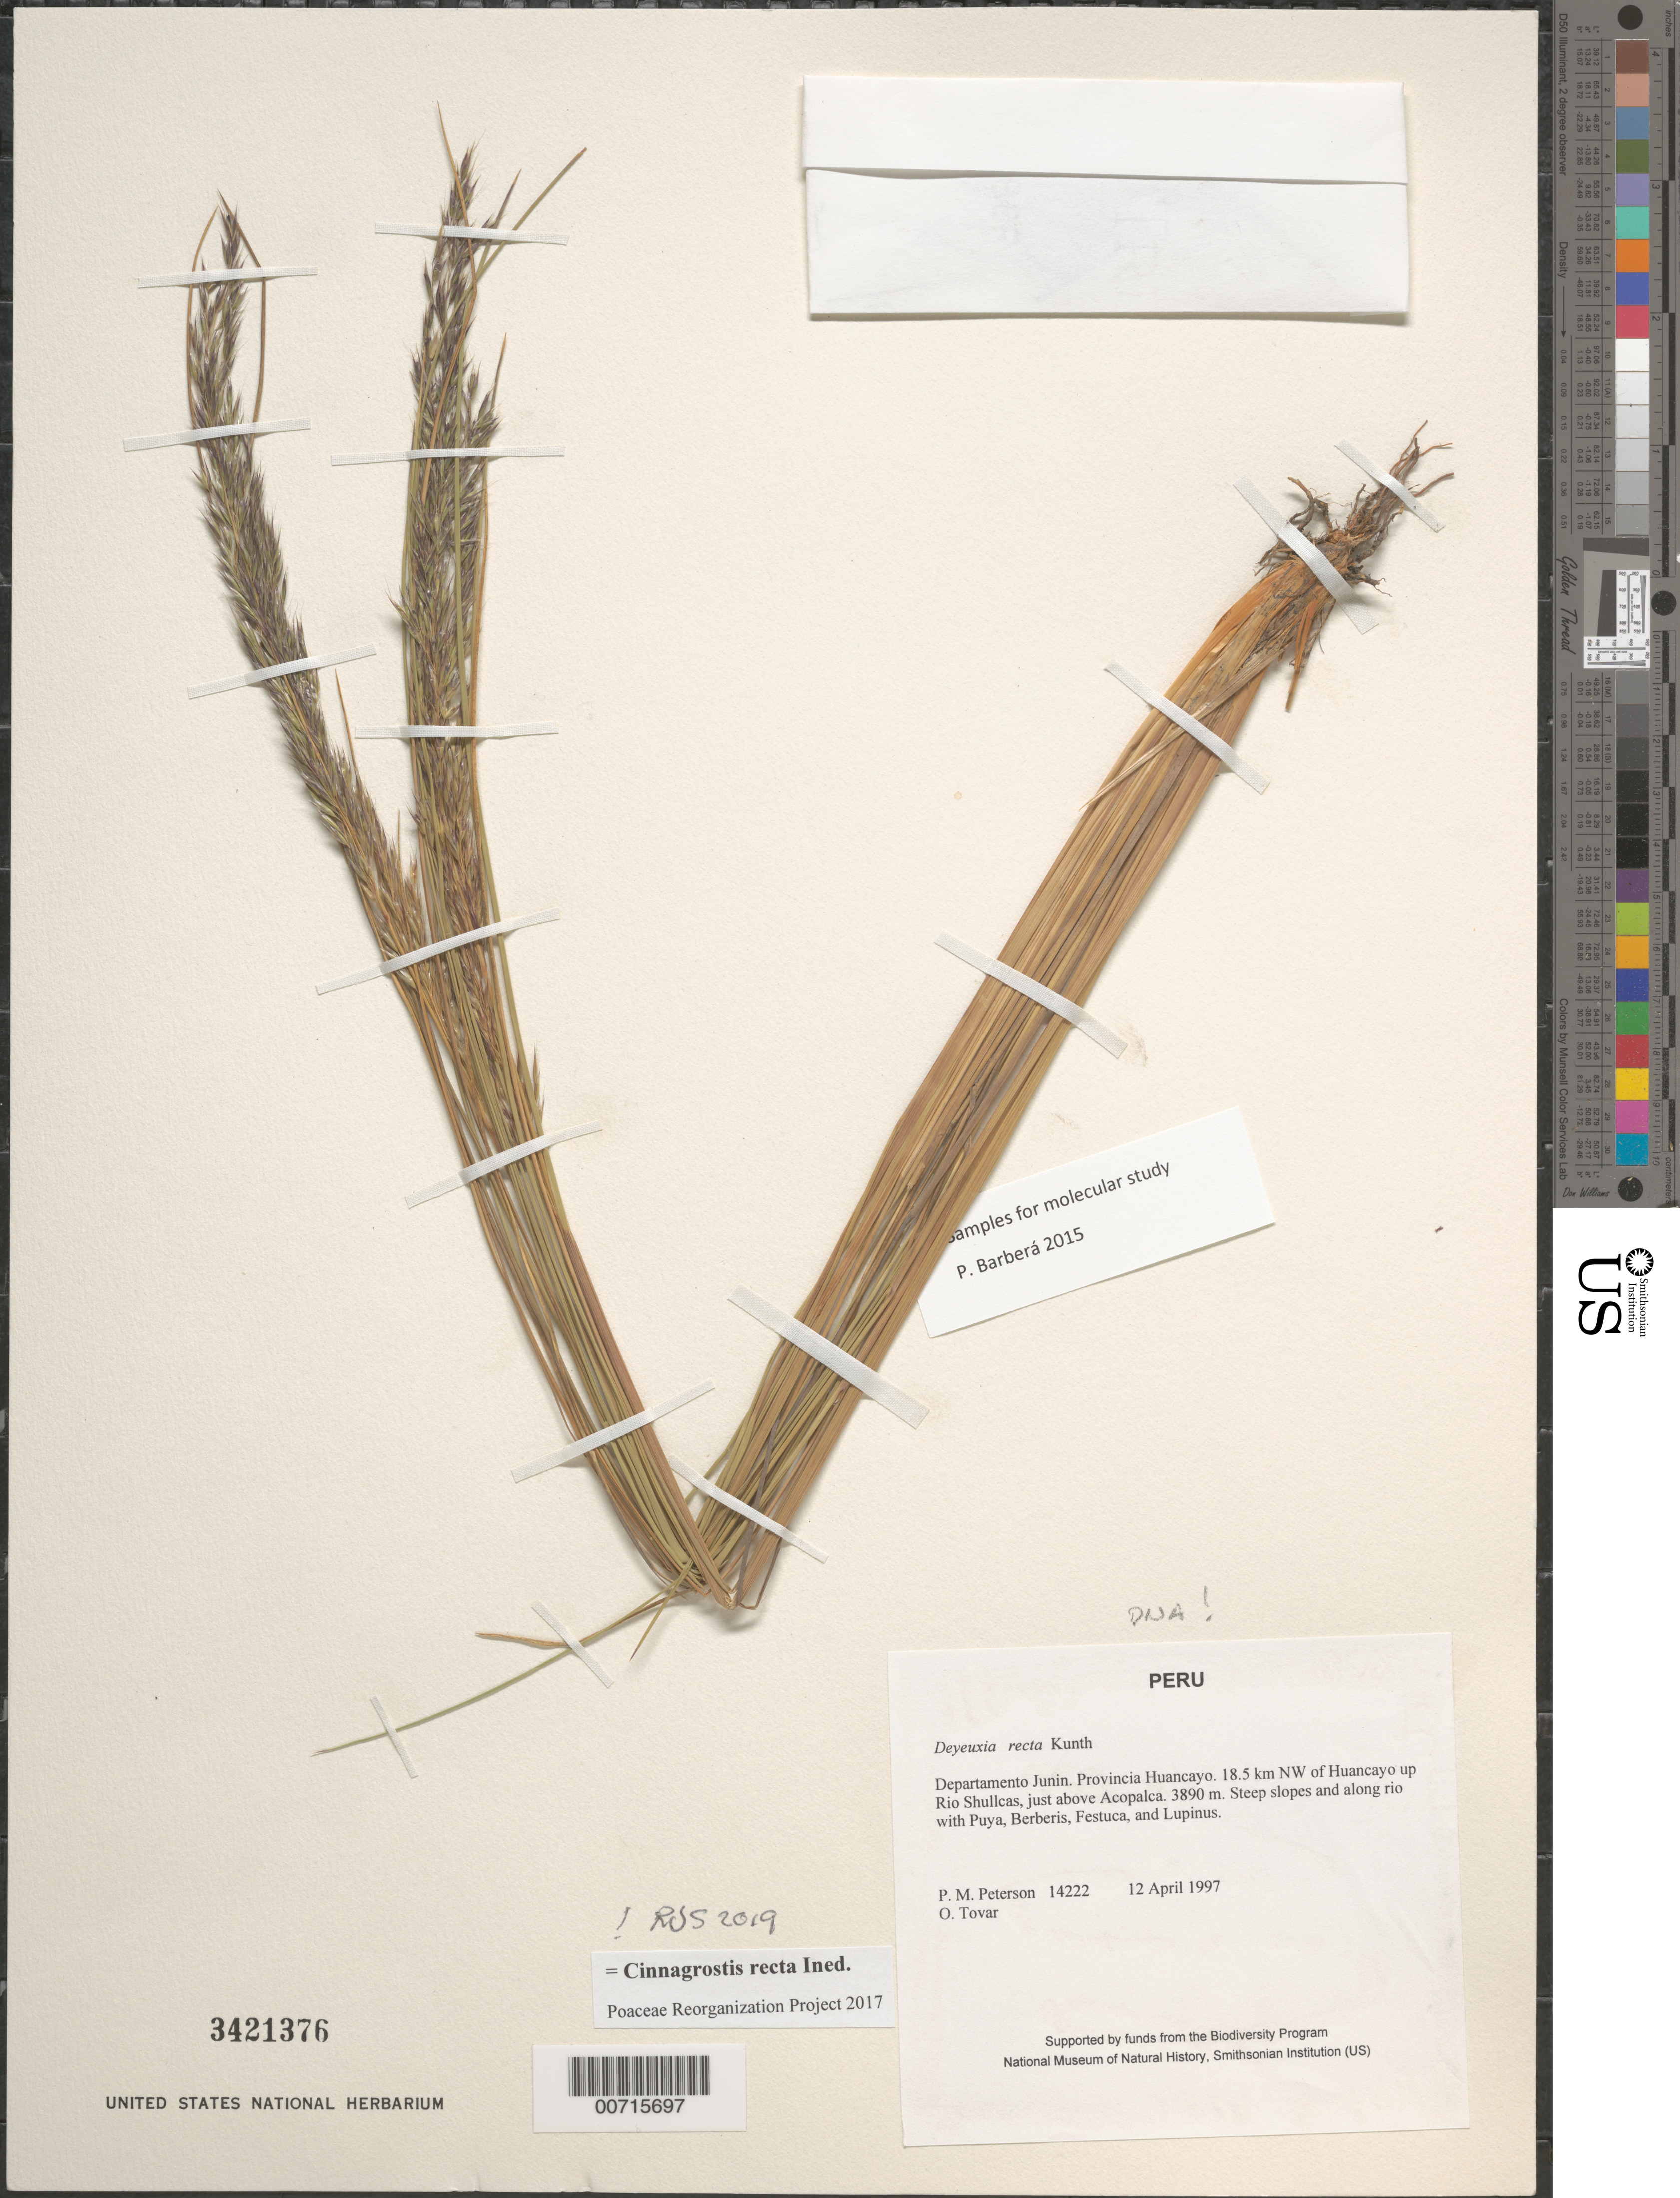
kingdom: Plantae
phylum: Tracheophyta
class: Liliopsida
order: Poales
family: Poaceae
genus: Cinnagrostis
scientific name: Cinnagrostis recta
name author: (Kunth) P.M. Peterson et al.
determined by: Soreng, Robert J., Research Associate (BOT), Smithsonian Institution - National Museum of Natural History (UNITED STATES)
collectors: P. M. Peterson & Ó. Tovar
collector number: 14222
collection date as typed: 12 Apr 1997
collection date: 1997-04-12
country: Peru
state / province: Junín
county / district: Huancayo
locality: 18.5 km NW of Huancayo up Rio Shullcas, just above Acopalca.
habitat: Steep slopes and along rio with Puya, Berberis, Festuca, and Lupinus.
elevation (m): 3890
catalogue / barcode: US 3421376